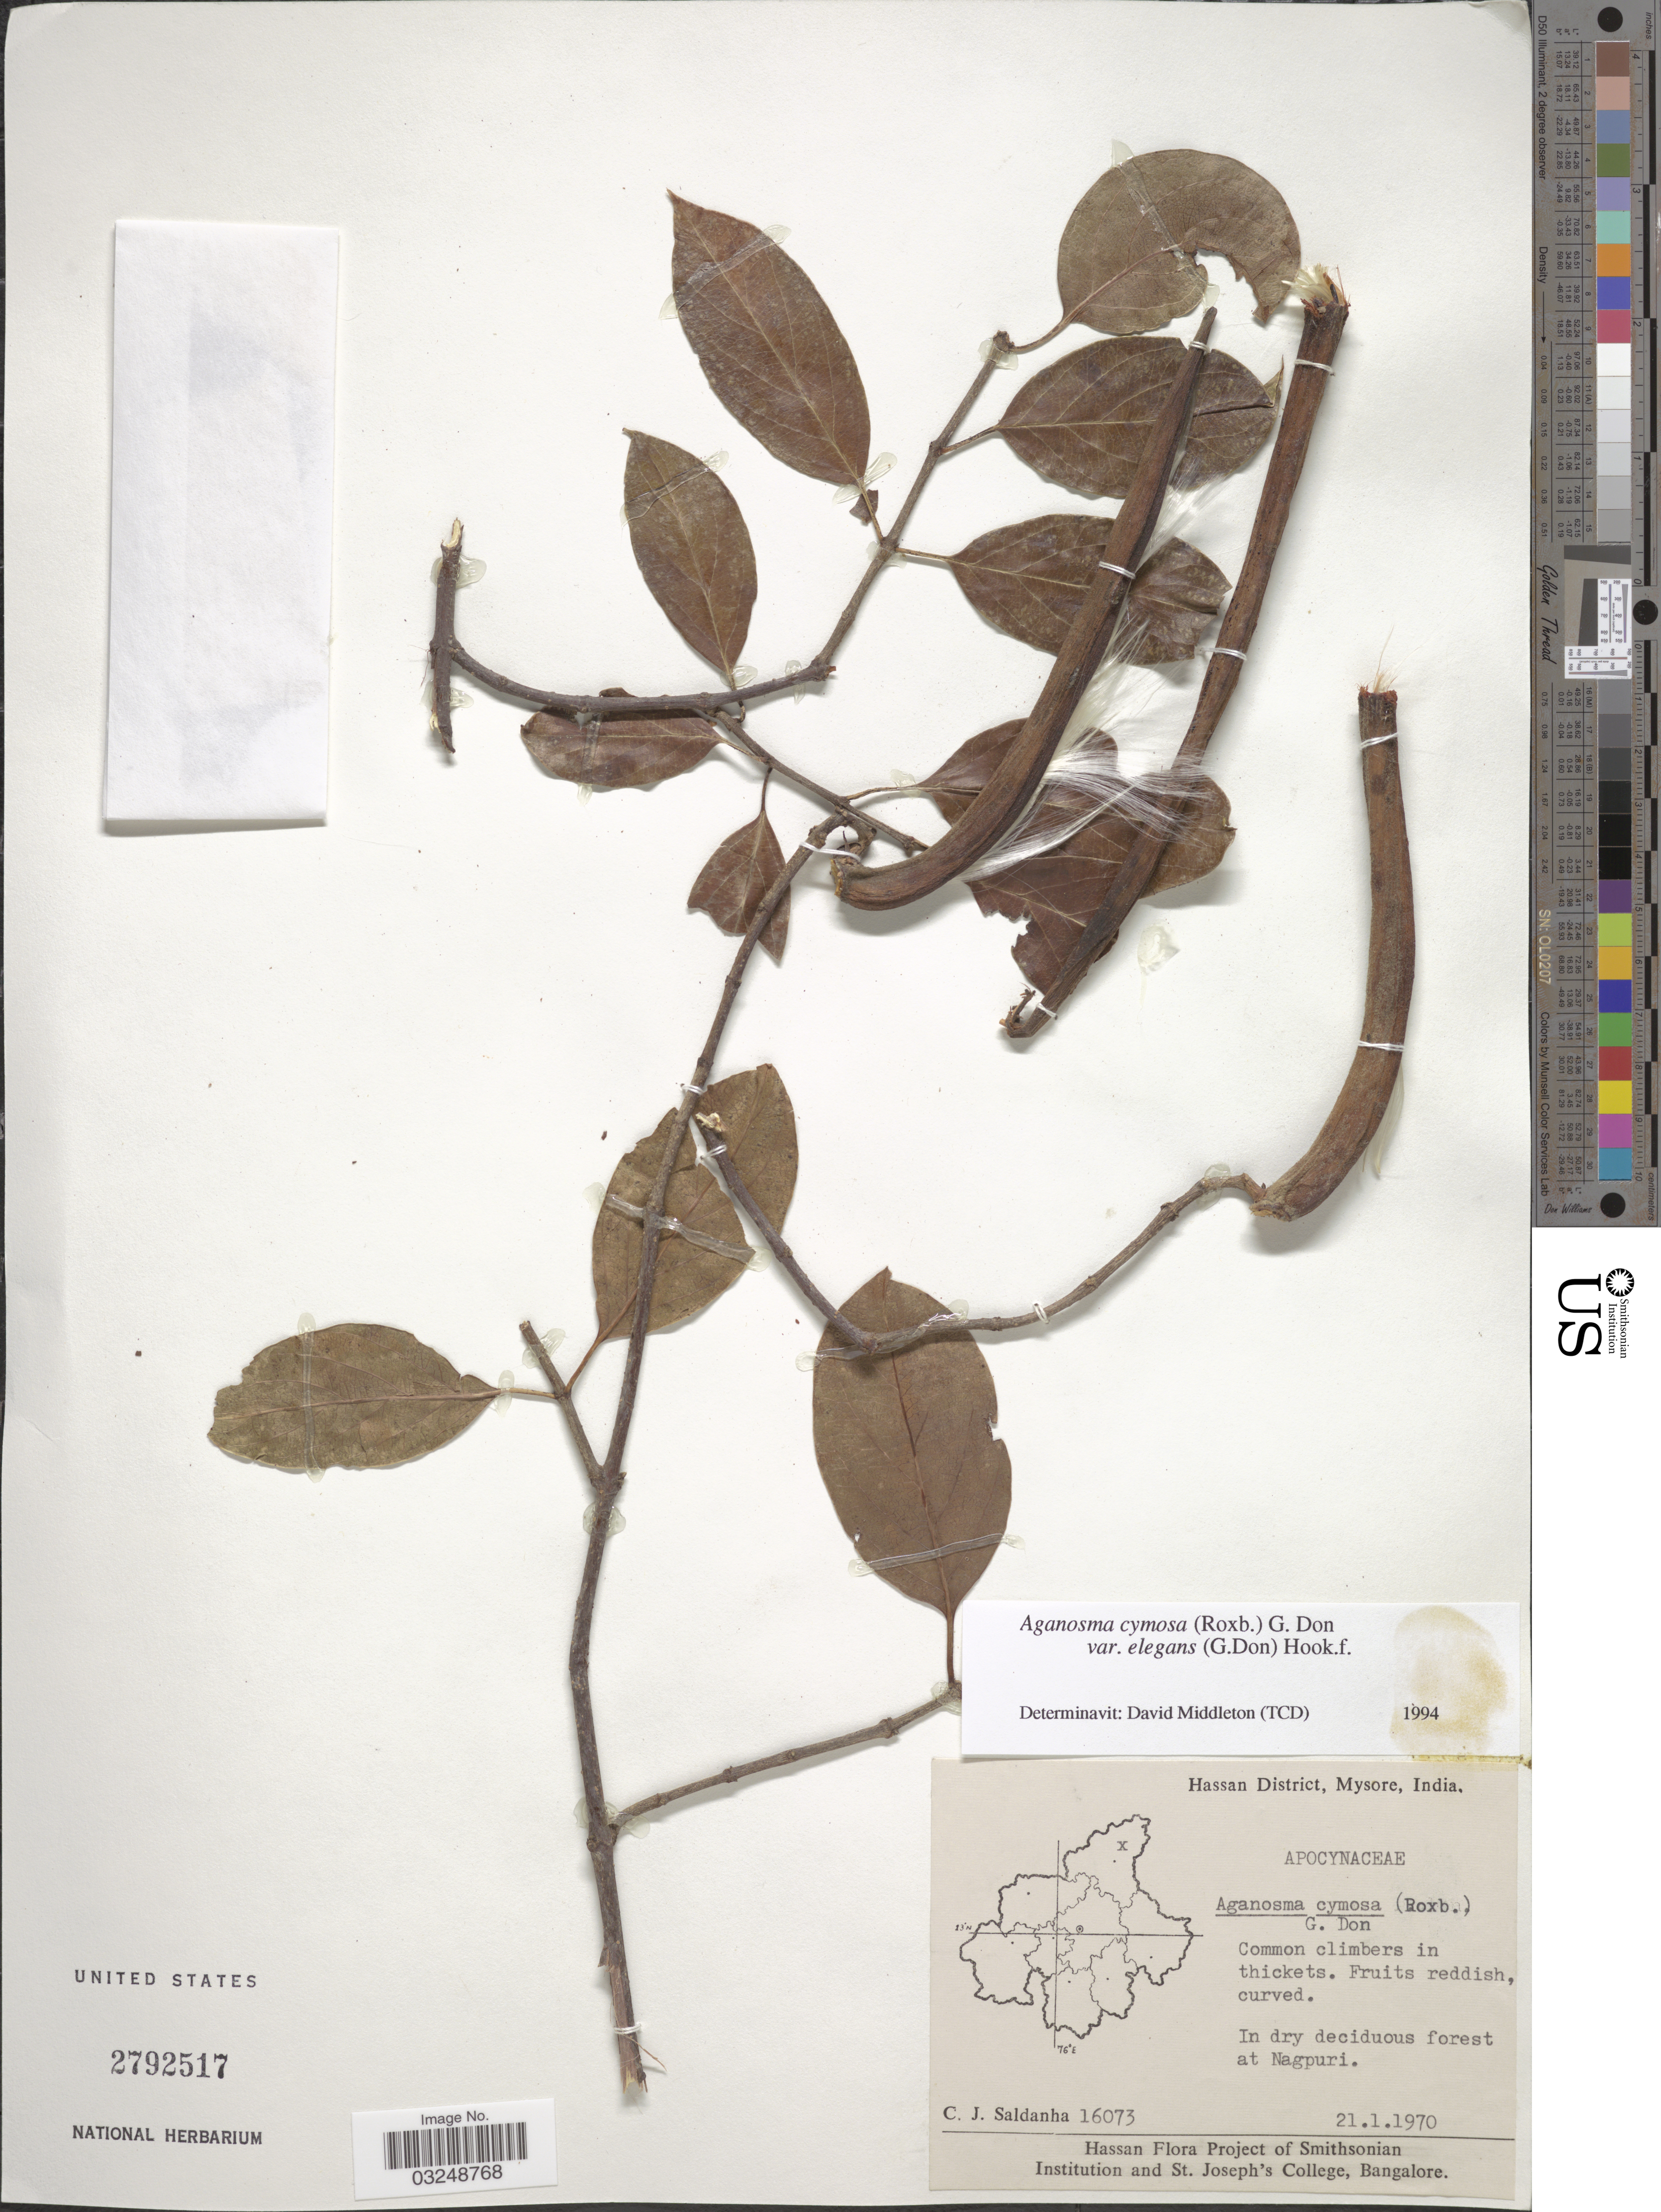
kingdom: Plantae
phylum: Tracheophyta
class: Magnoliopsida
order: Gentianales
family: Apocynaceae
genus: Aganosma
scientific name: Aganosma cymosa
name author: (Roxb.) G. Don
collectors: C. J. Saldanha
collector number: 16073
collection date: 1970-01-21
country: India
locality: Hassan District, Mysore, In dry deciduous forest at Nagpuri.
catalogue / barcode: US 2792517